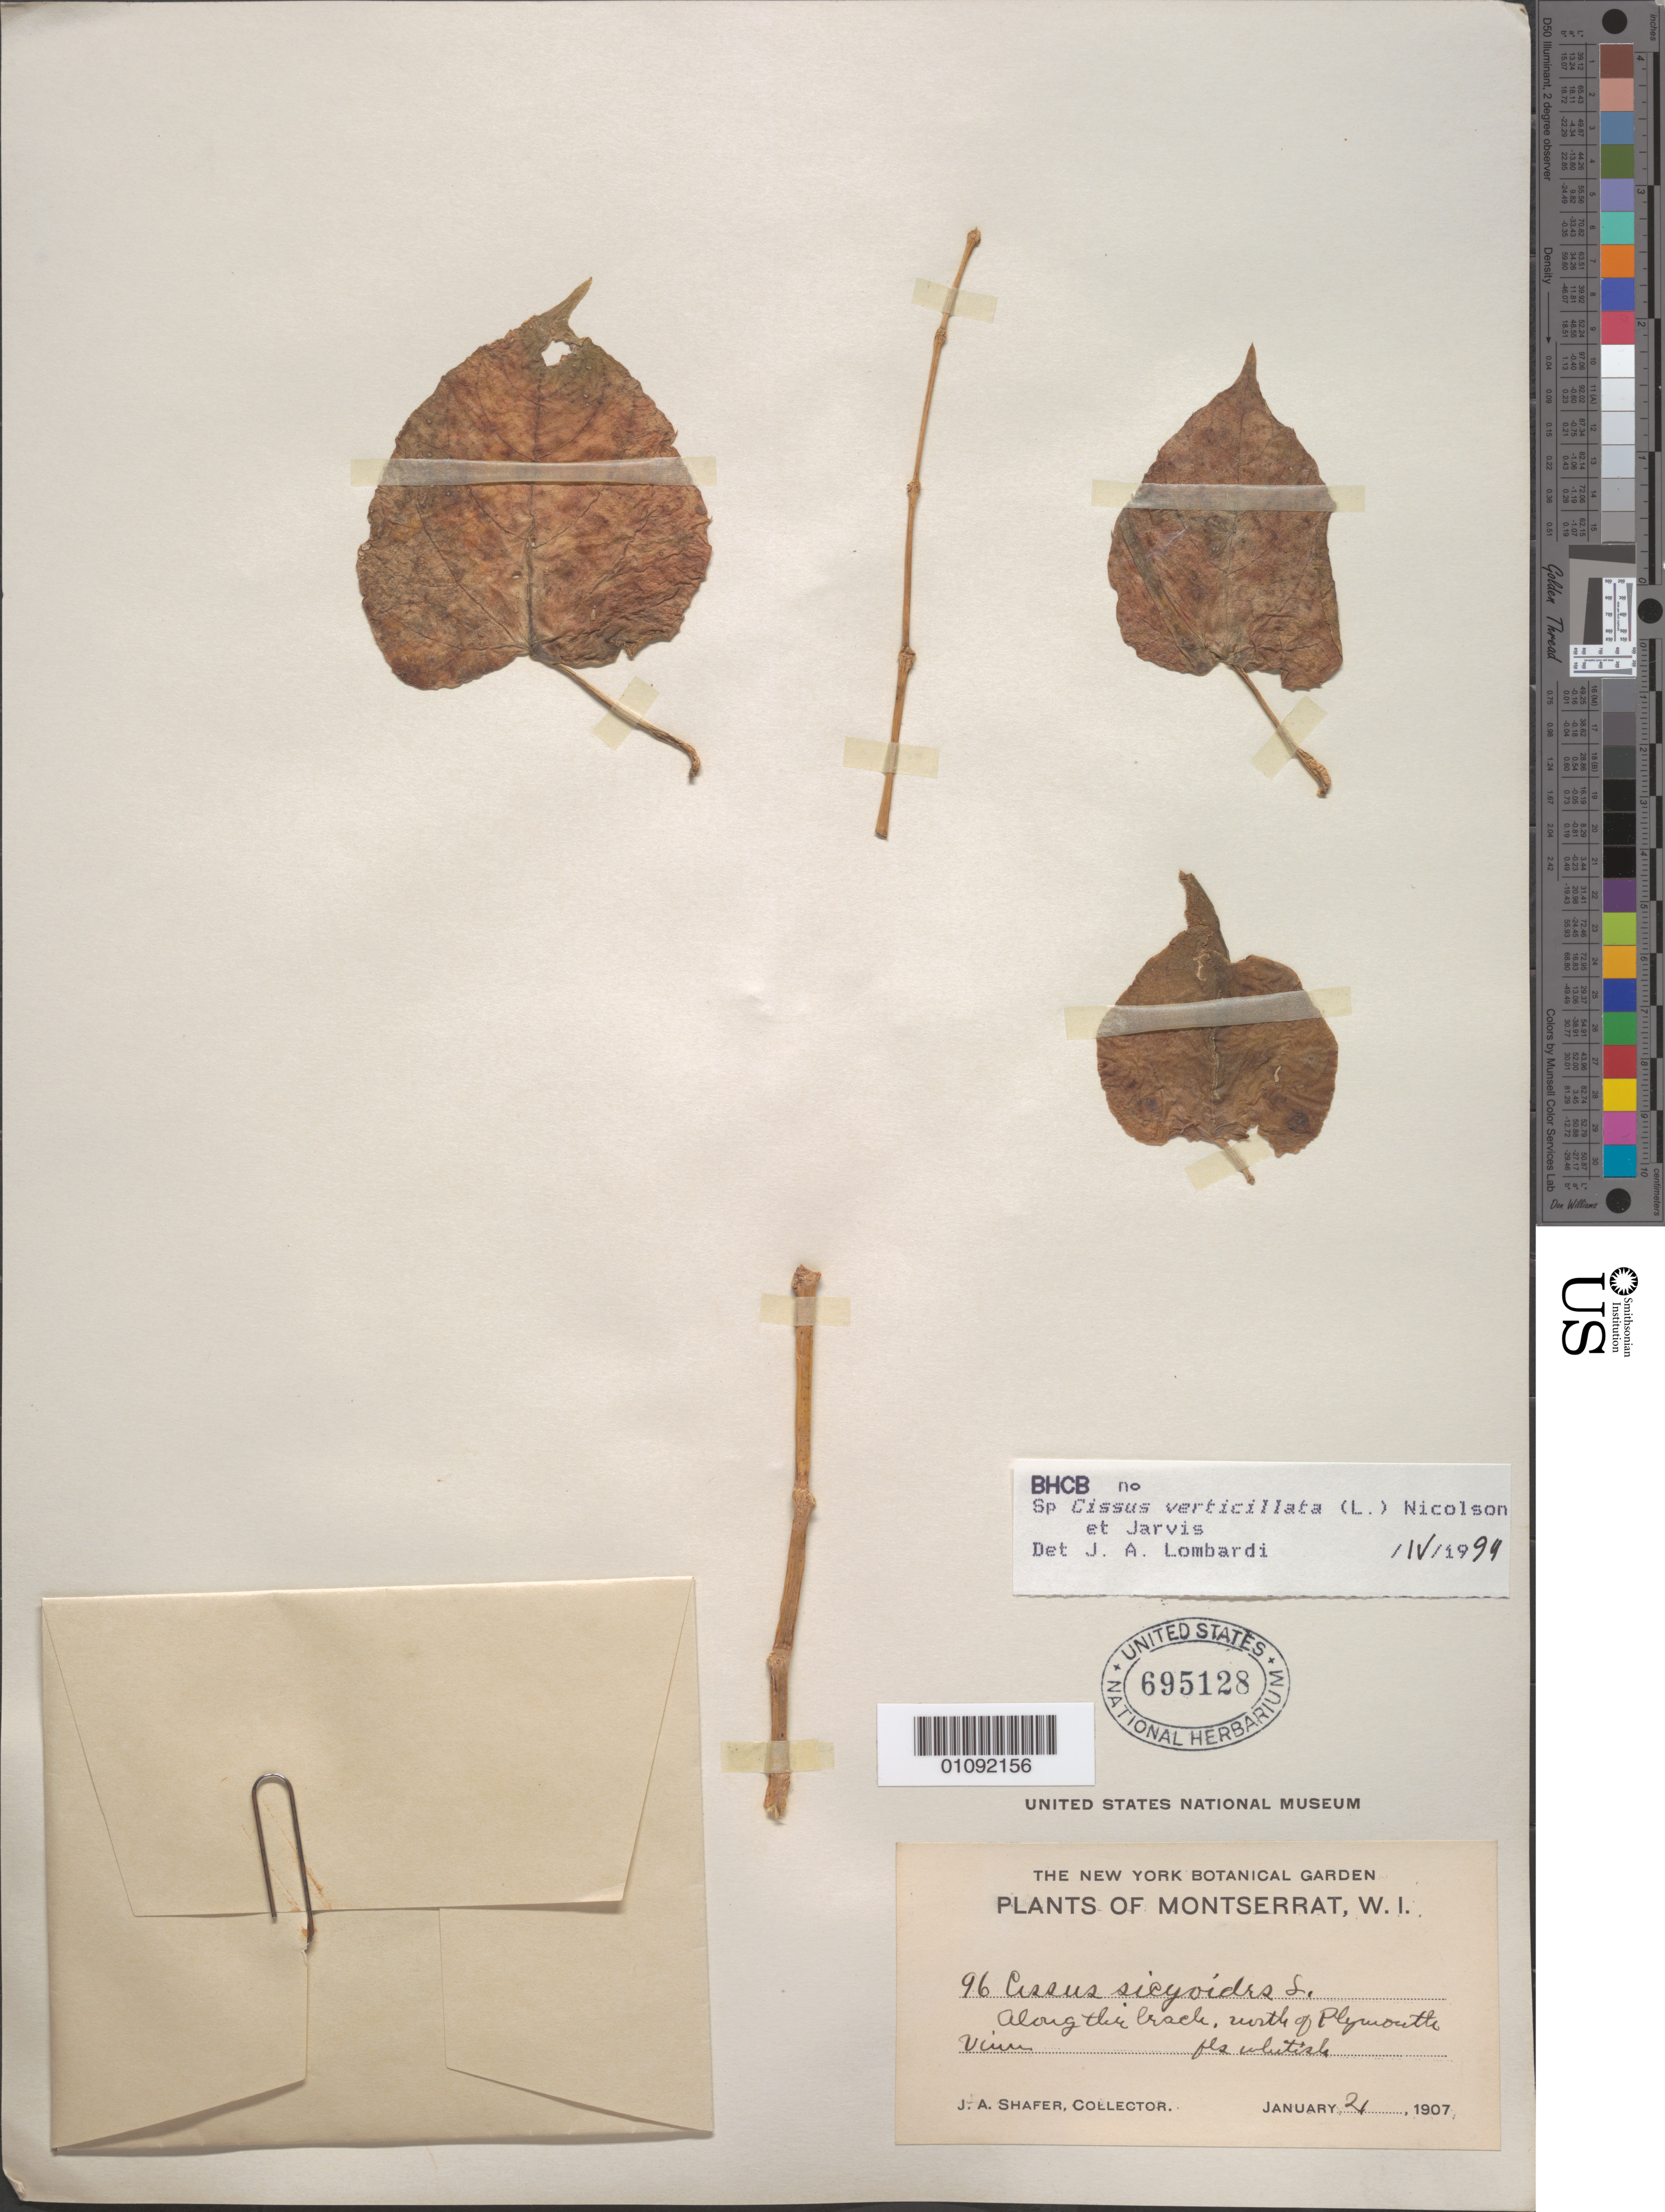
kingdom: Plantae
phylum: Tracheophyta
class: Magnoliopsida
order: Vitales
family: Vitaceae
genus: Cissus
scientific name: Cissus verticillata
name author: (L.) Nicolson & C.E. Jarvis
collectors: J. A. Shafer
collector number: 96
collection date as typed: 21 Jan 1907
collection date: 1907-01-21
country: Montserrat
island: Montserrat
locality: Along the track, N of Plymouth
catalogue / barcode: US 695128